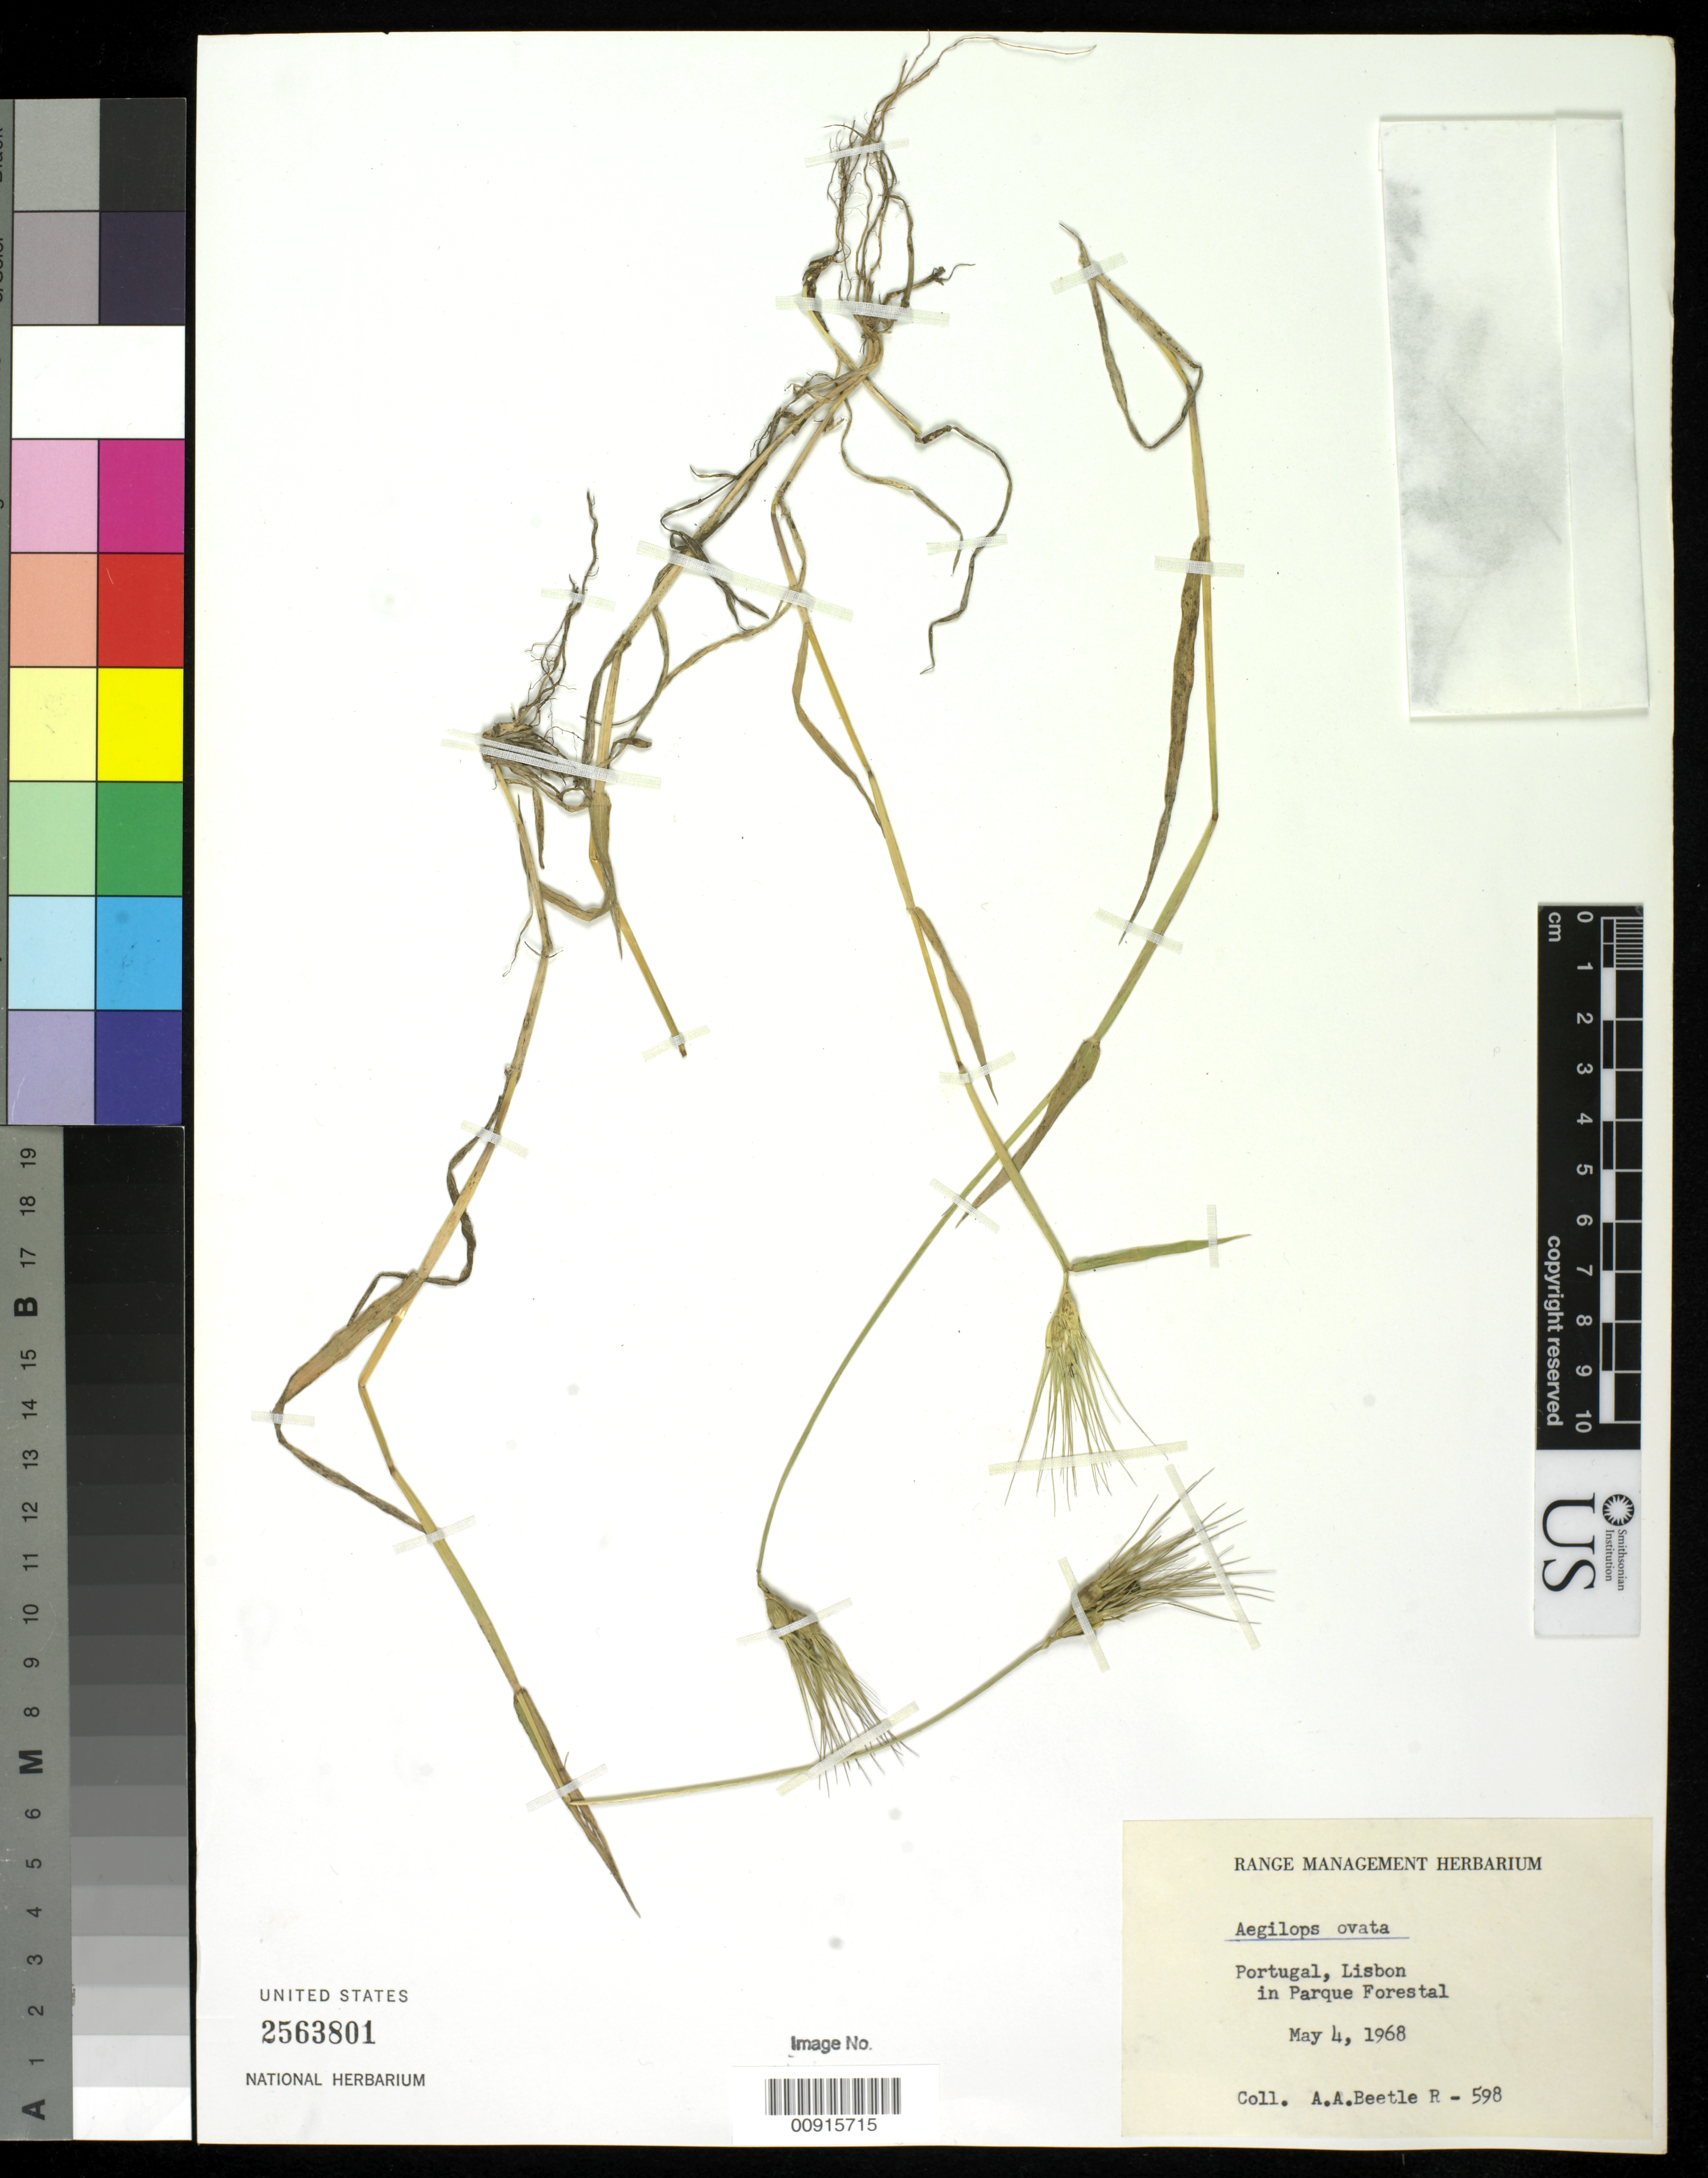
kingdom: Plantae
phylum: Tracheophyta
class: Liliopsida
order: Poales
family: Poaceae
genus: Aegilops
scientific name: Aegilops neglecta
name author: Req. ex Bertol.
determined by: Poaceae Reorganization Project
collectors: A. A. Beetle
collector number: R-598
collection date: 1968-05-04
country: Portugal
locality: Lisbon, in Parque Forestal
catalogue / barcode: US 2563801